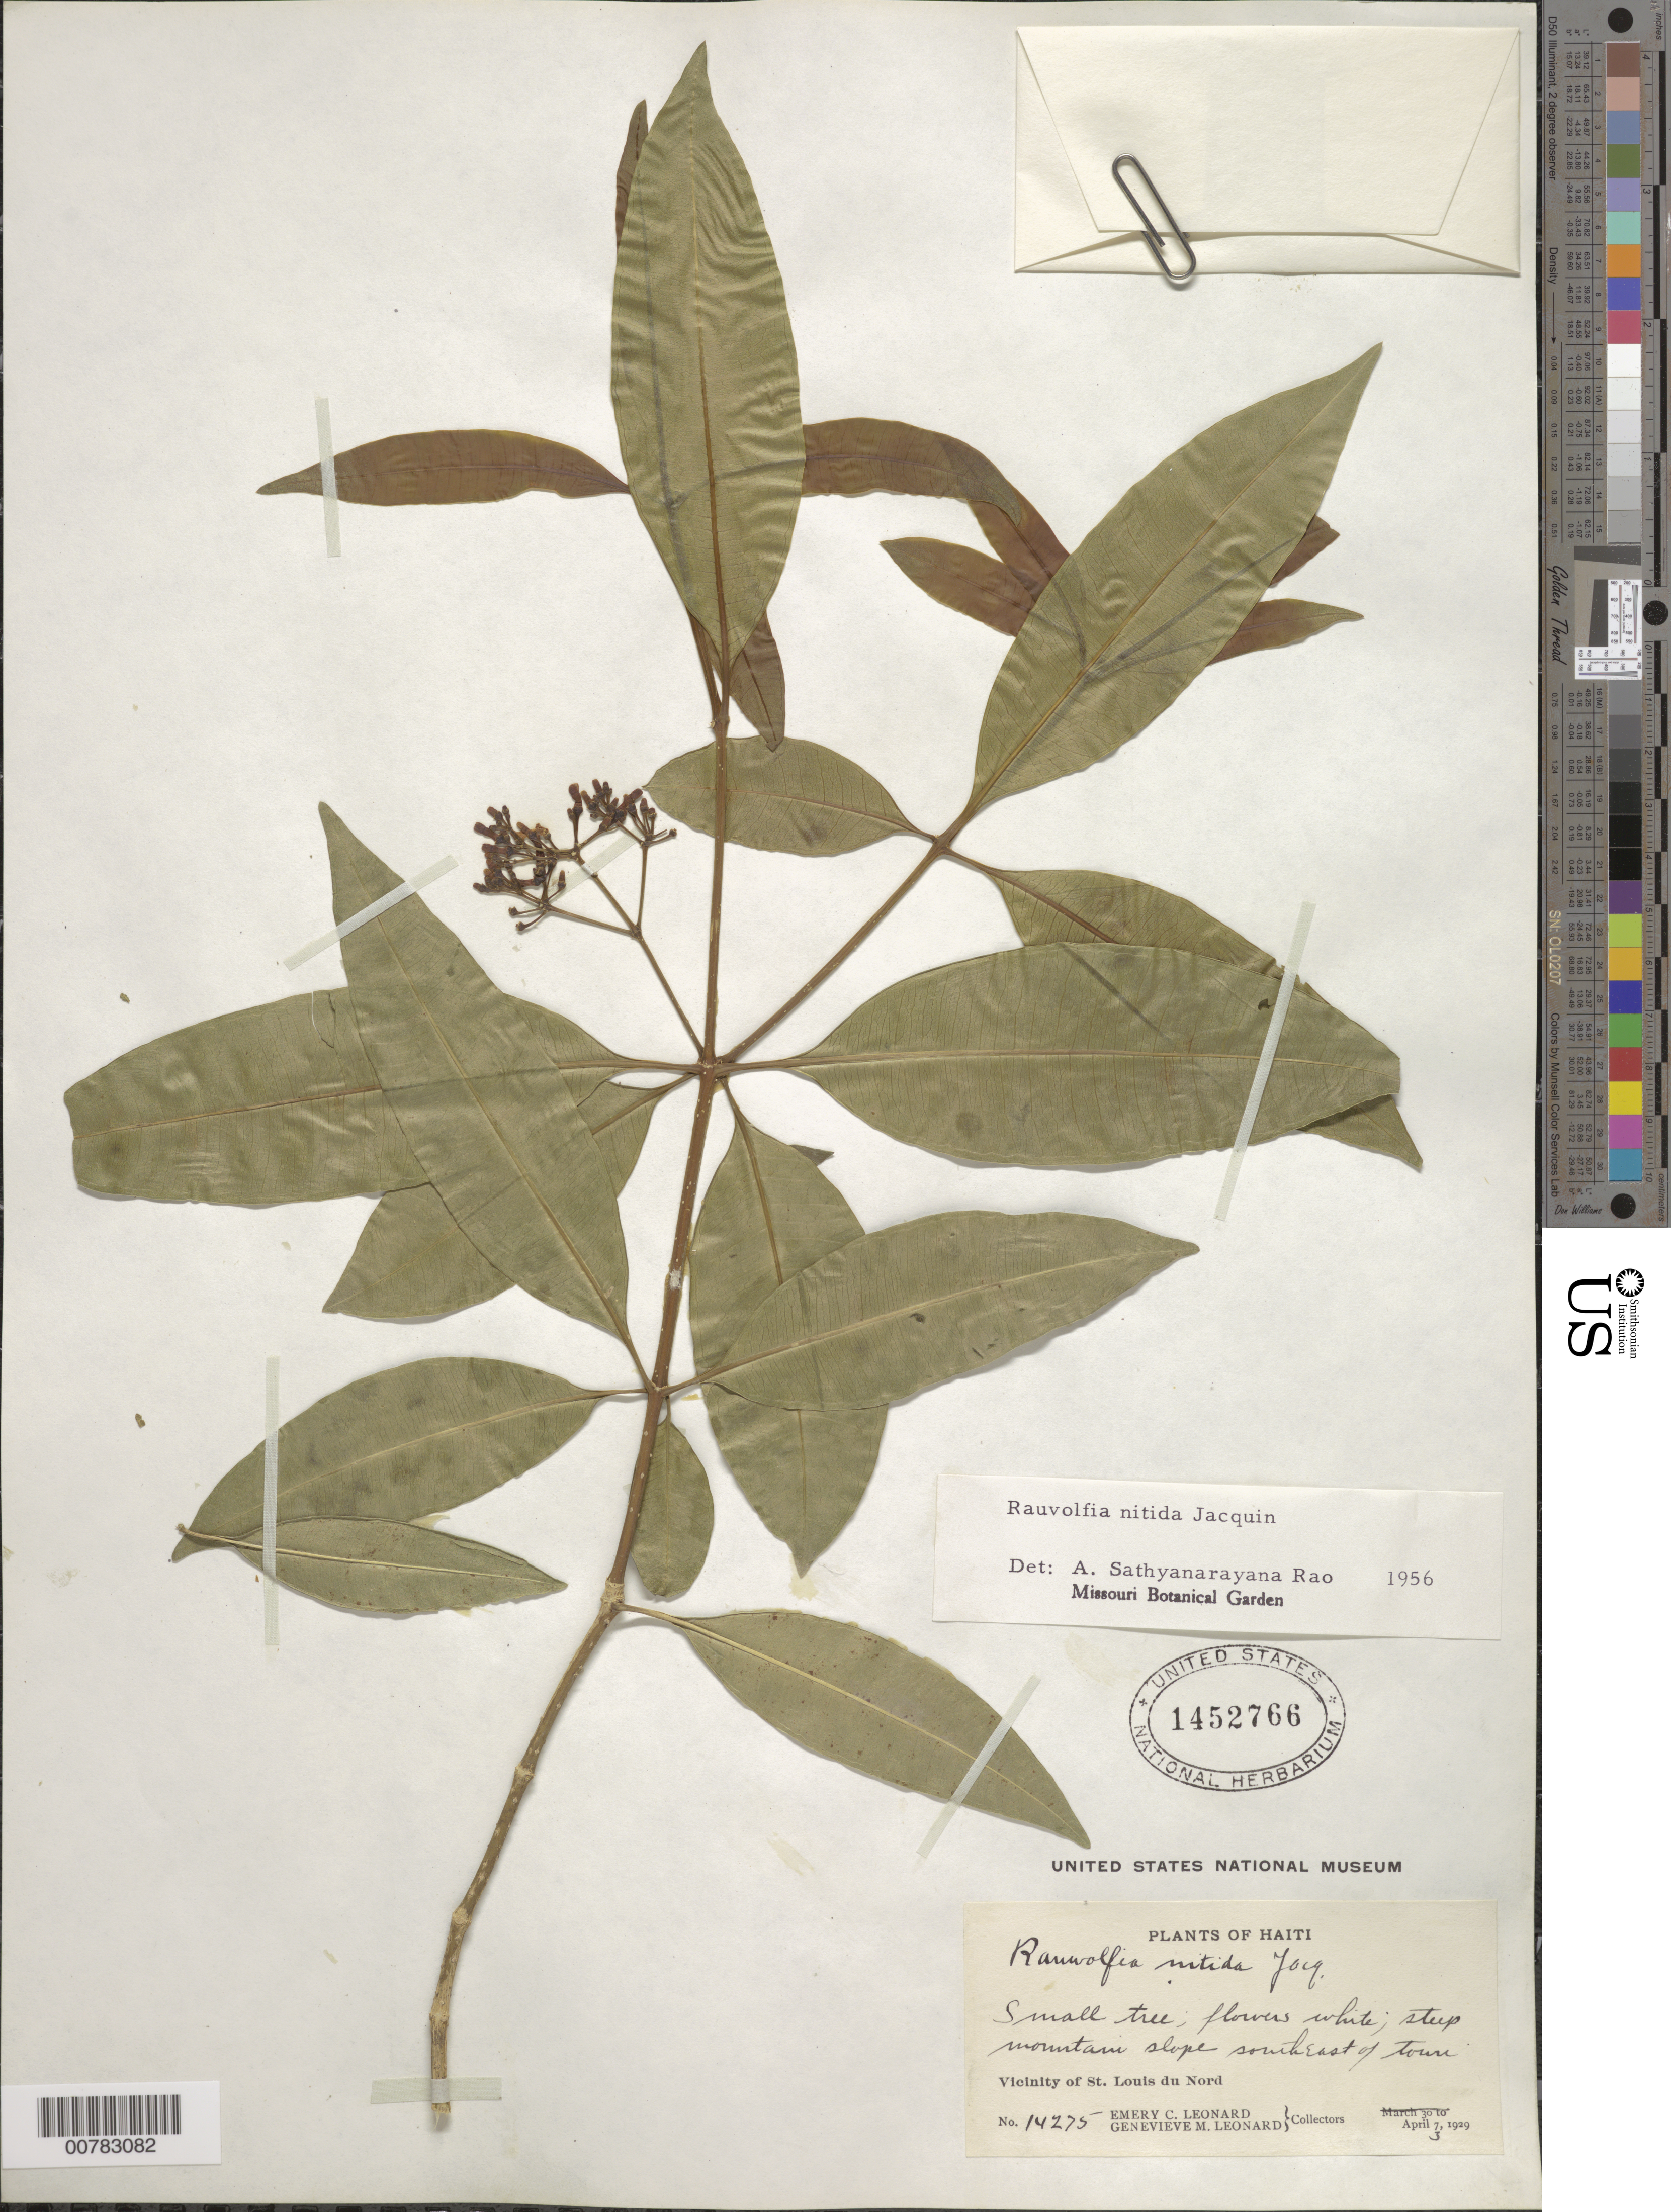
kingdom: Plantae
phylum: Tracheophyta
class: Magnoliopsida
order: Gentianales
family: Apocynaceae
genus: Rauvolfia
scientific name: Rauvolfia nitida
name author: Jacq.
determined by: Rao, A. S.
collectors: E. C. Leonard & G. M. Leonard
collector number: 14275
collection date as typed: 03 Apr 1929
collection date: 1929-04-03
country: Haiti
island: Hispaniola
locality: Vicinity of St. Louis du Nord, southeast of town.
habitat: Steep mountain slope.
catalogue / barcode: US 1452766